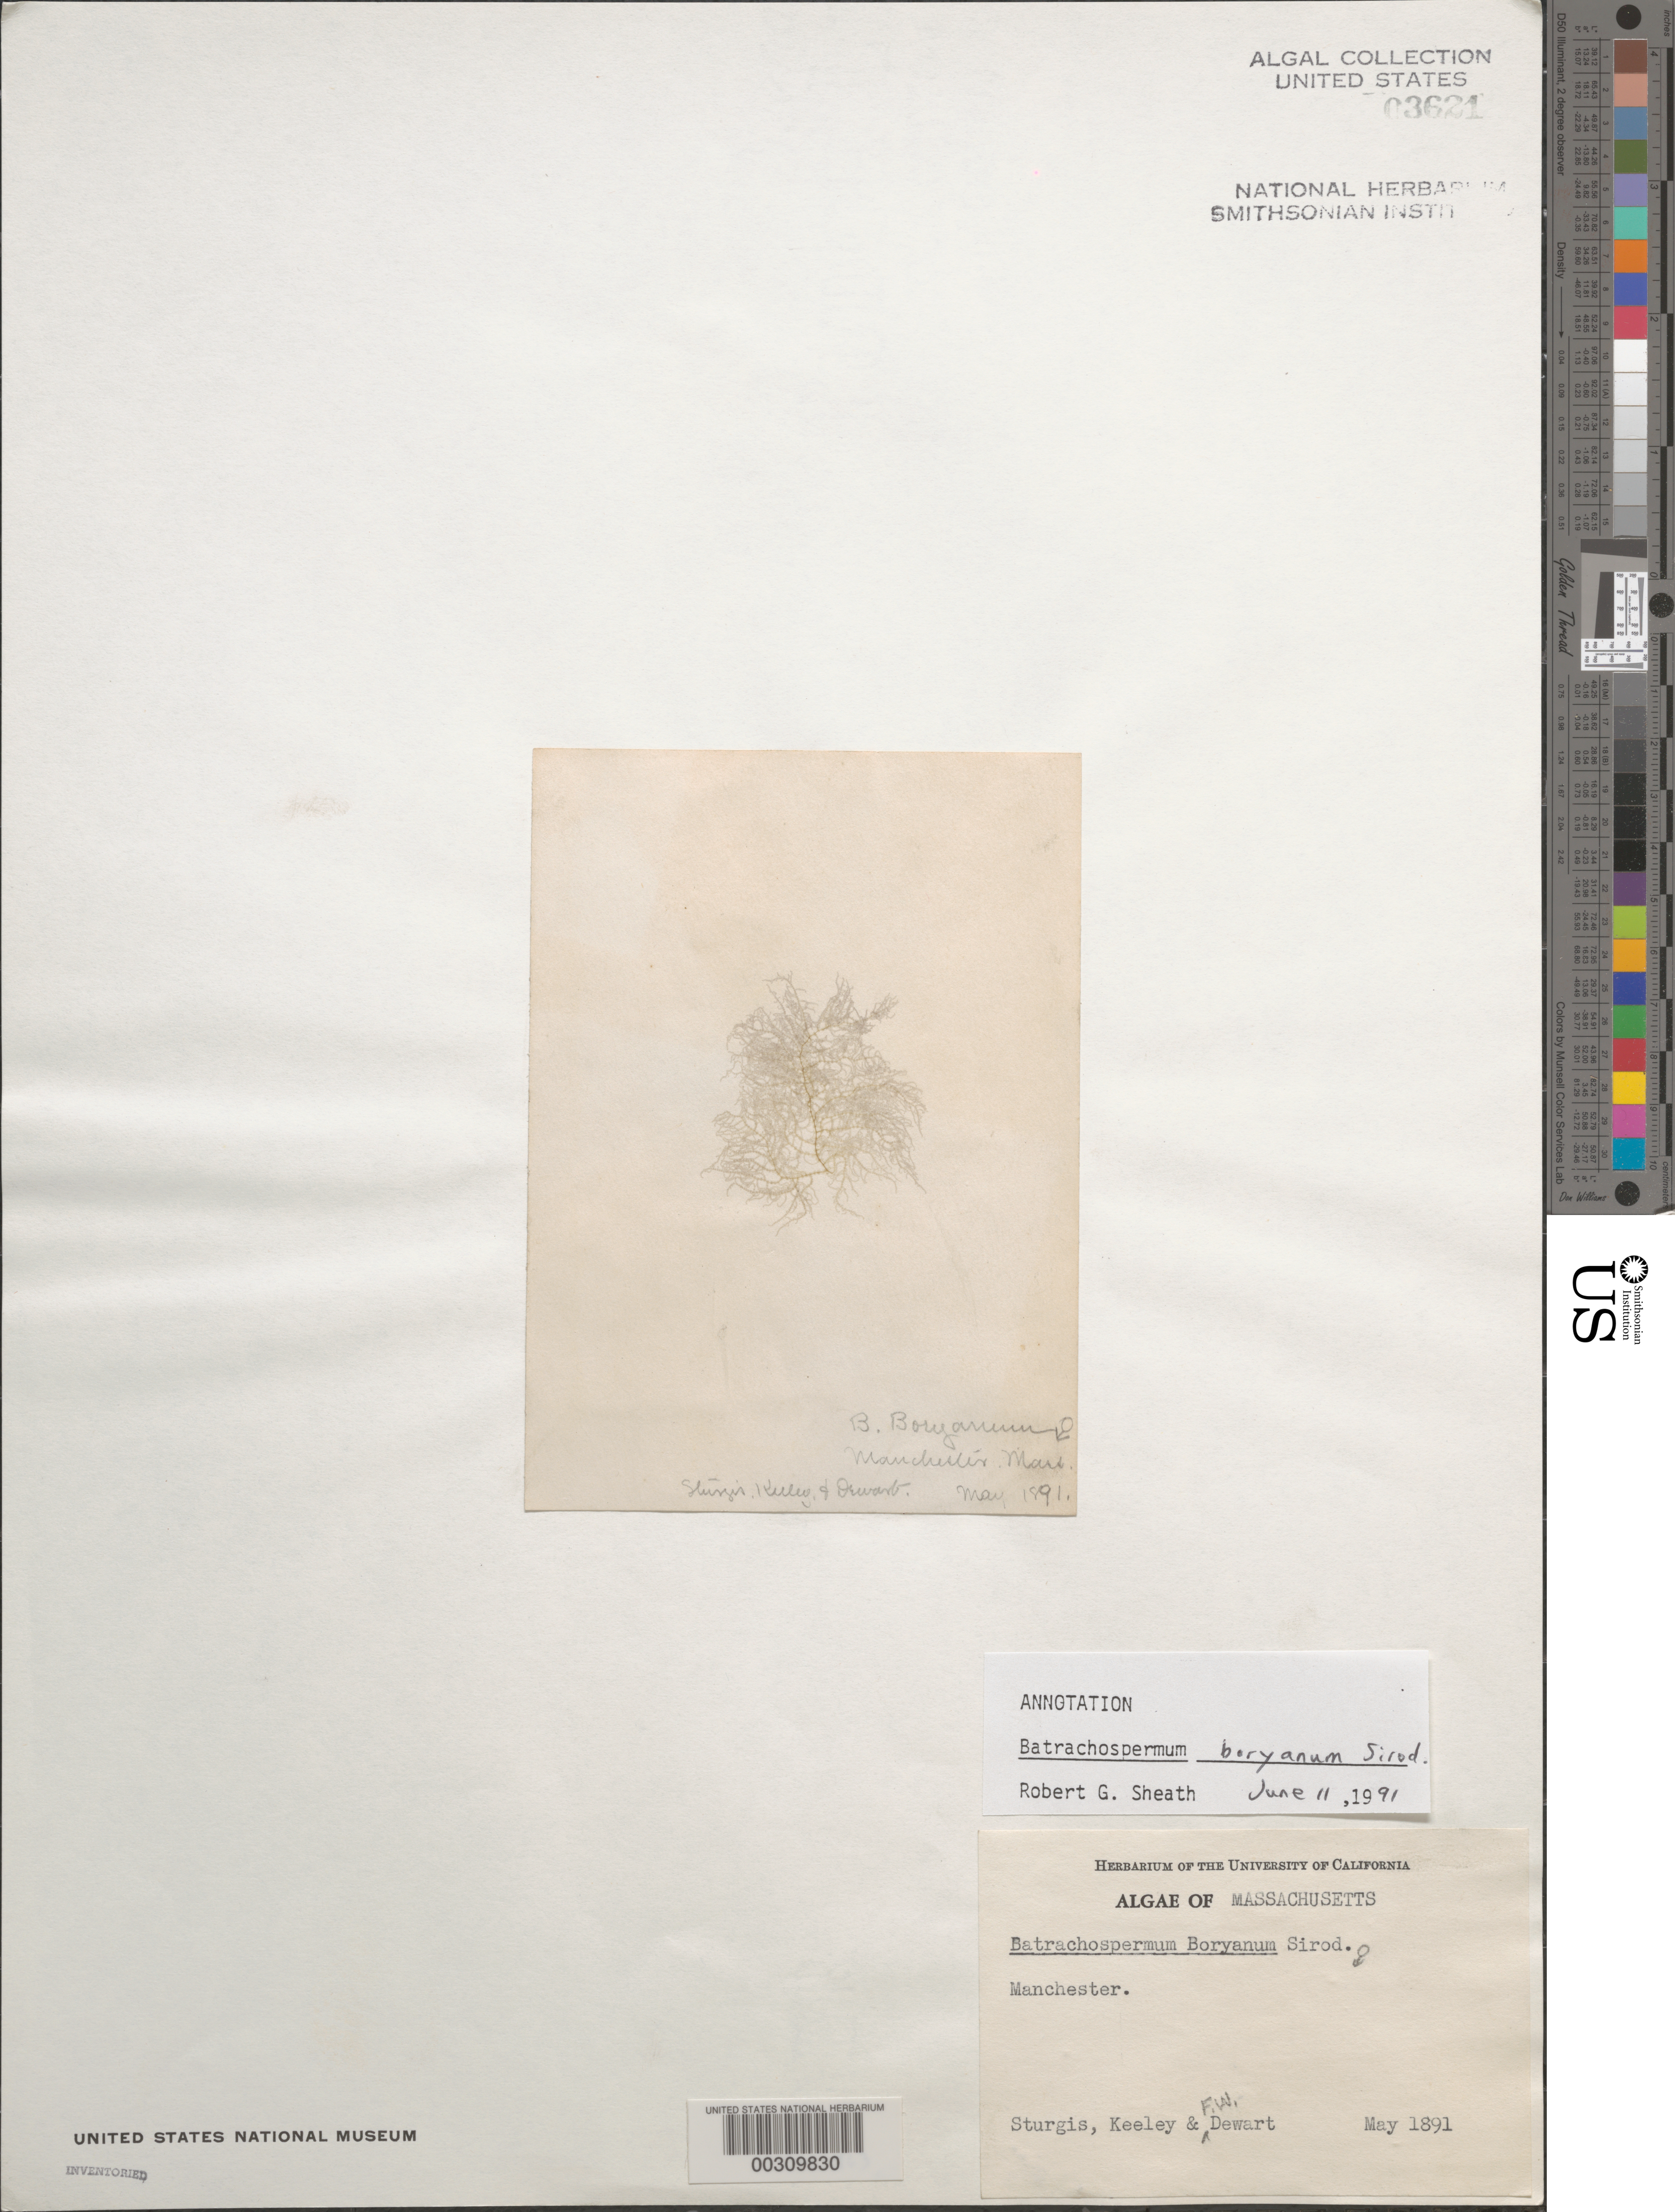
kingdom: Plantae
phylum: Rhodophyta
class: Florideophyceae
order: Batrachospermales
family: Batrachospermaceae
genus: Sheathia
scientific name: Sheathia boryana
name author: (Sirodot) Salomaki & M.L. Vis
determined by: Algae name updating Project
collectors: -. Sturgis, -. Keeley & F. Dewart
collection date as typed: May 1891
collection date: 1891-05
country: United States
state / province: Connecticut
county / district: Hartford County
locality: Manchester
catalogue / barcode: US 3621